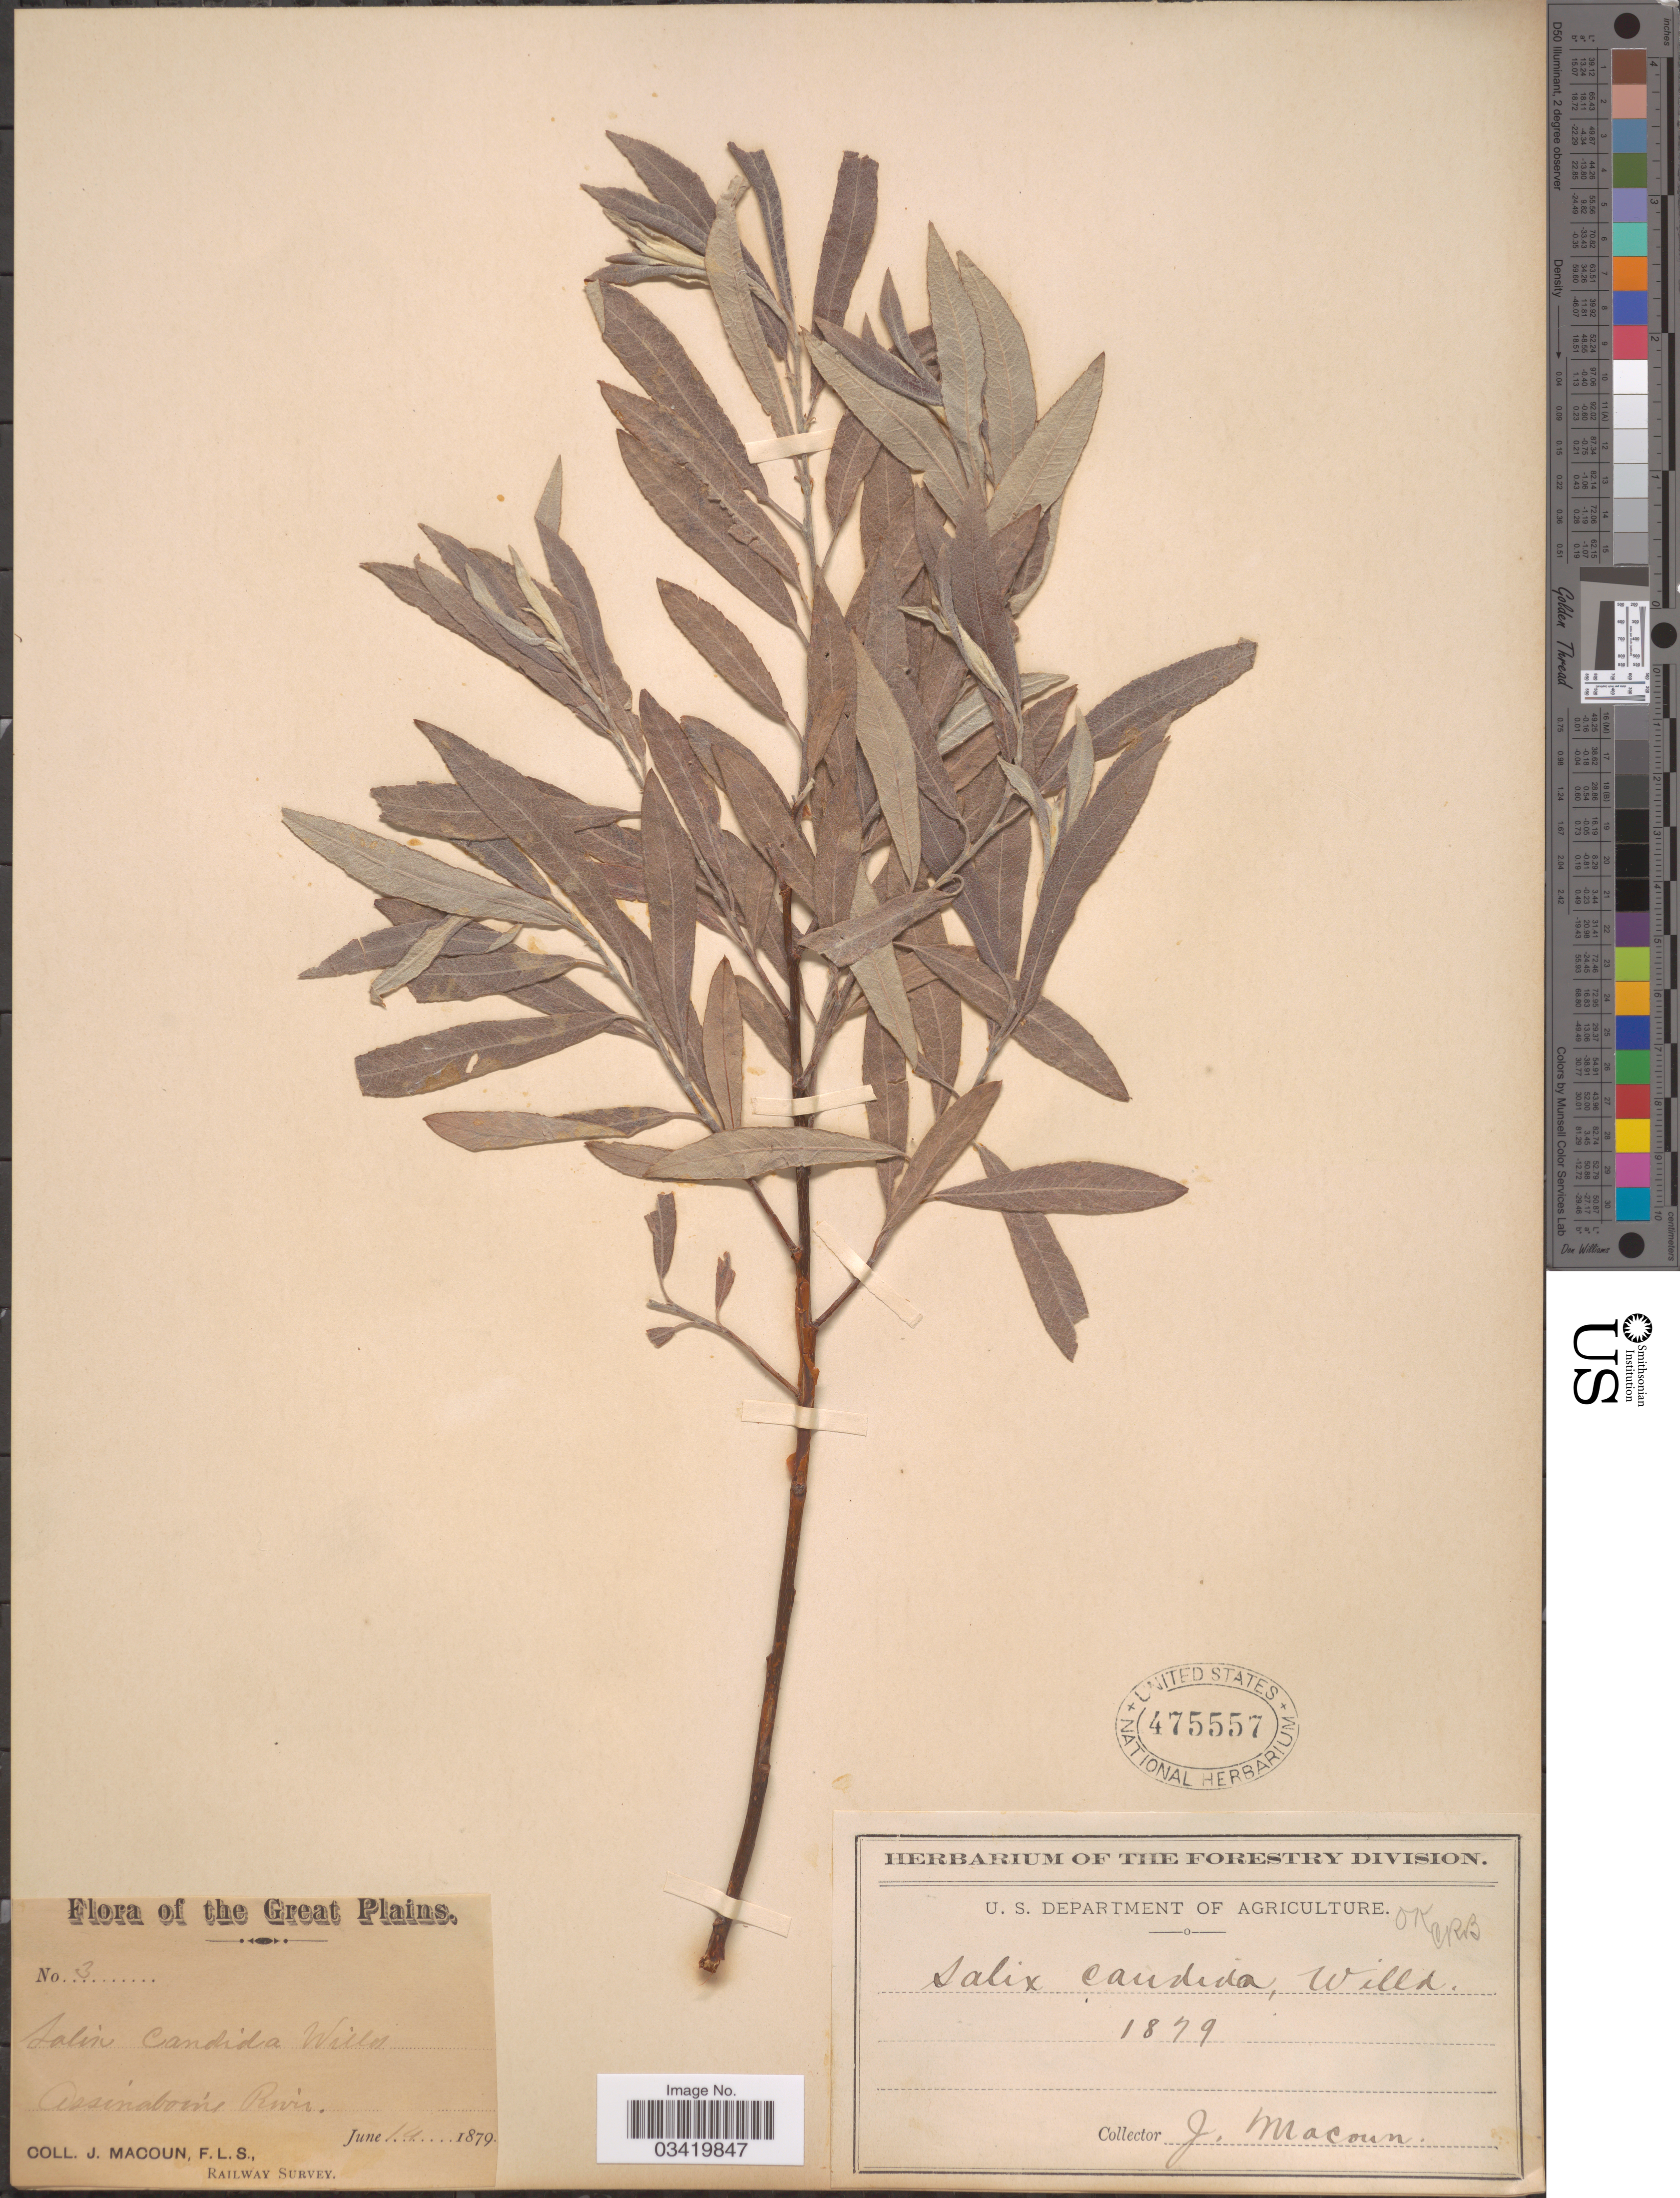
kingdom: Plantae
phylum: Tracheophyta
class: Magnoliopsida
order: Malpighiales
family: Salicaceae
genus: Salix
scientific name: Salix candida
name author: Flüggé ex Willd.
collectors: J. Macoun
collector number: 3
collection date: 1879-06-14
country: Canada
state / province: Saskatchewan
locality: The Great Plains. Assiniboine River.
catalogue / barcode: US 475557